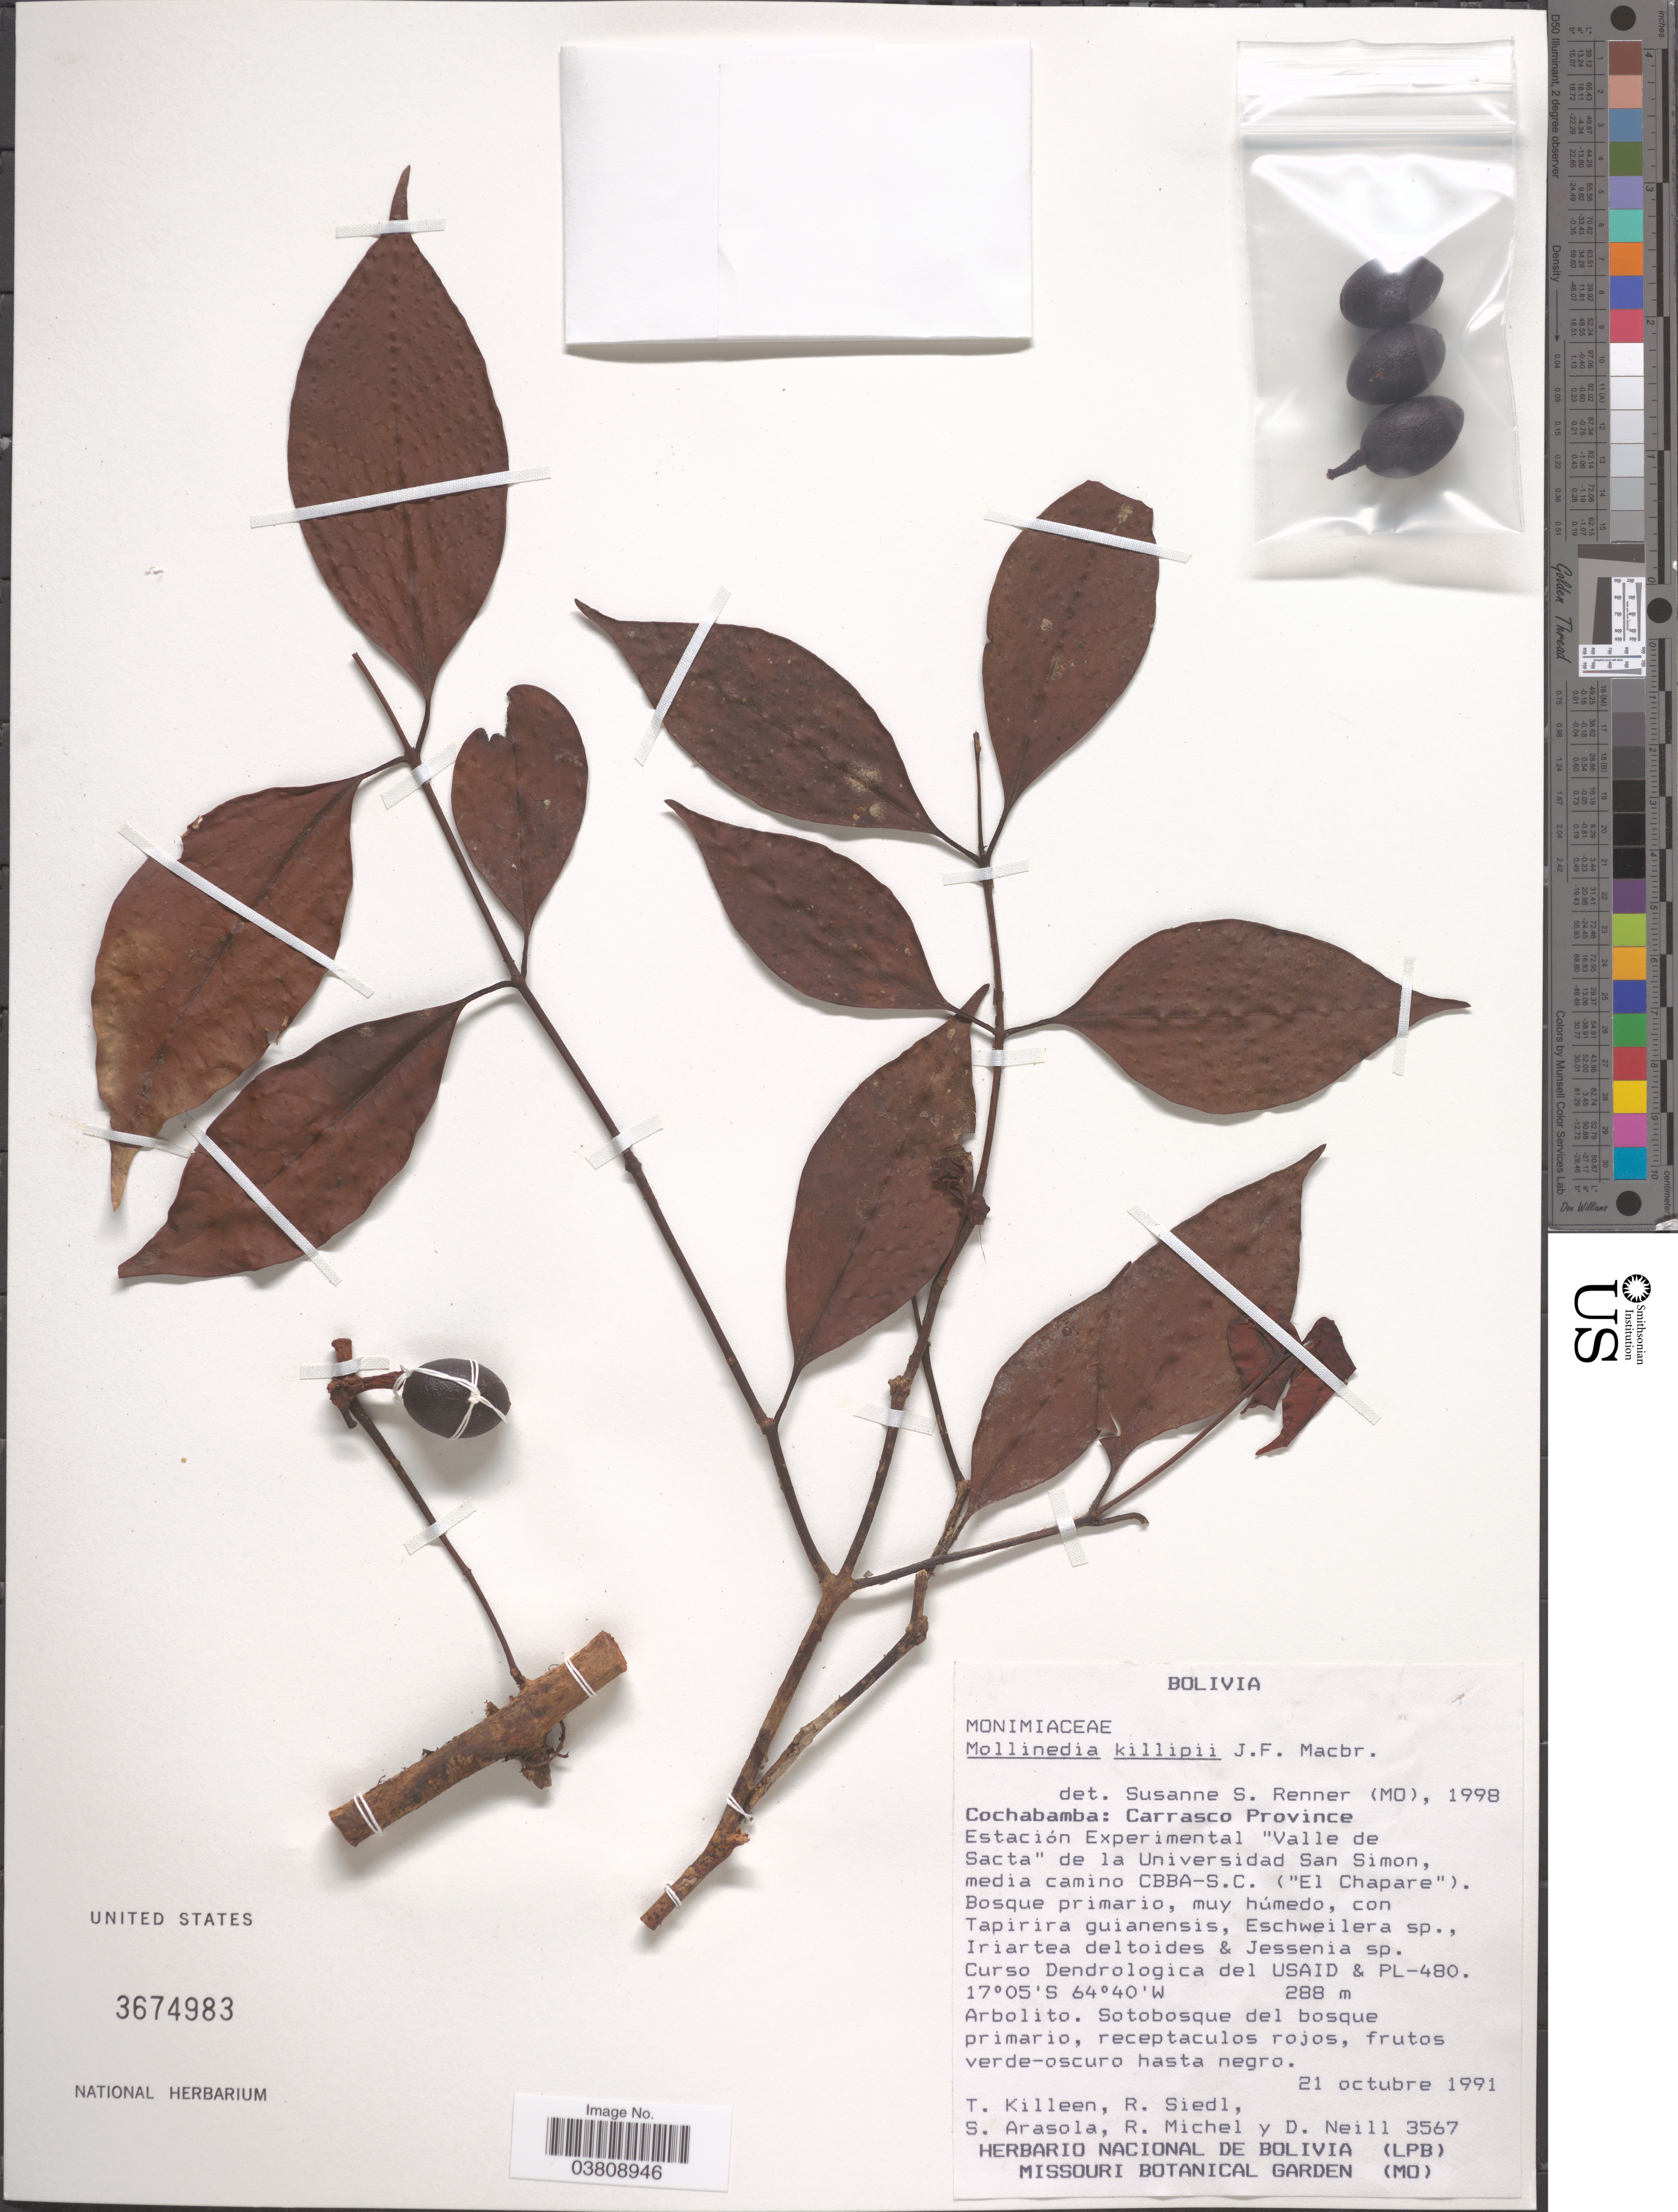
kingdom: Plantae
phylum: Tracheophyta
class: Magnoliopsida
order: Laurales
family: Monimiaceae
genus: Mollinedia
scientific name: Mollinedia killipii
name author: J.F. Macbr.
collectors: T. J. Killeen, R. Siedl, S. Arasola, R. Michel & D. Neill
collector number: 3567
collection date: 1991-10-21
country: Bolivia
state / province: Cochabamba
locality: Carrasco Province. Estación Experimental "Valle de Sacta" de la Universidad San Simon, media camino CBBA-S.C. ("El Chapare").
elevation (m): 288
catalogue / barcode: US 3674983